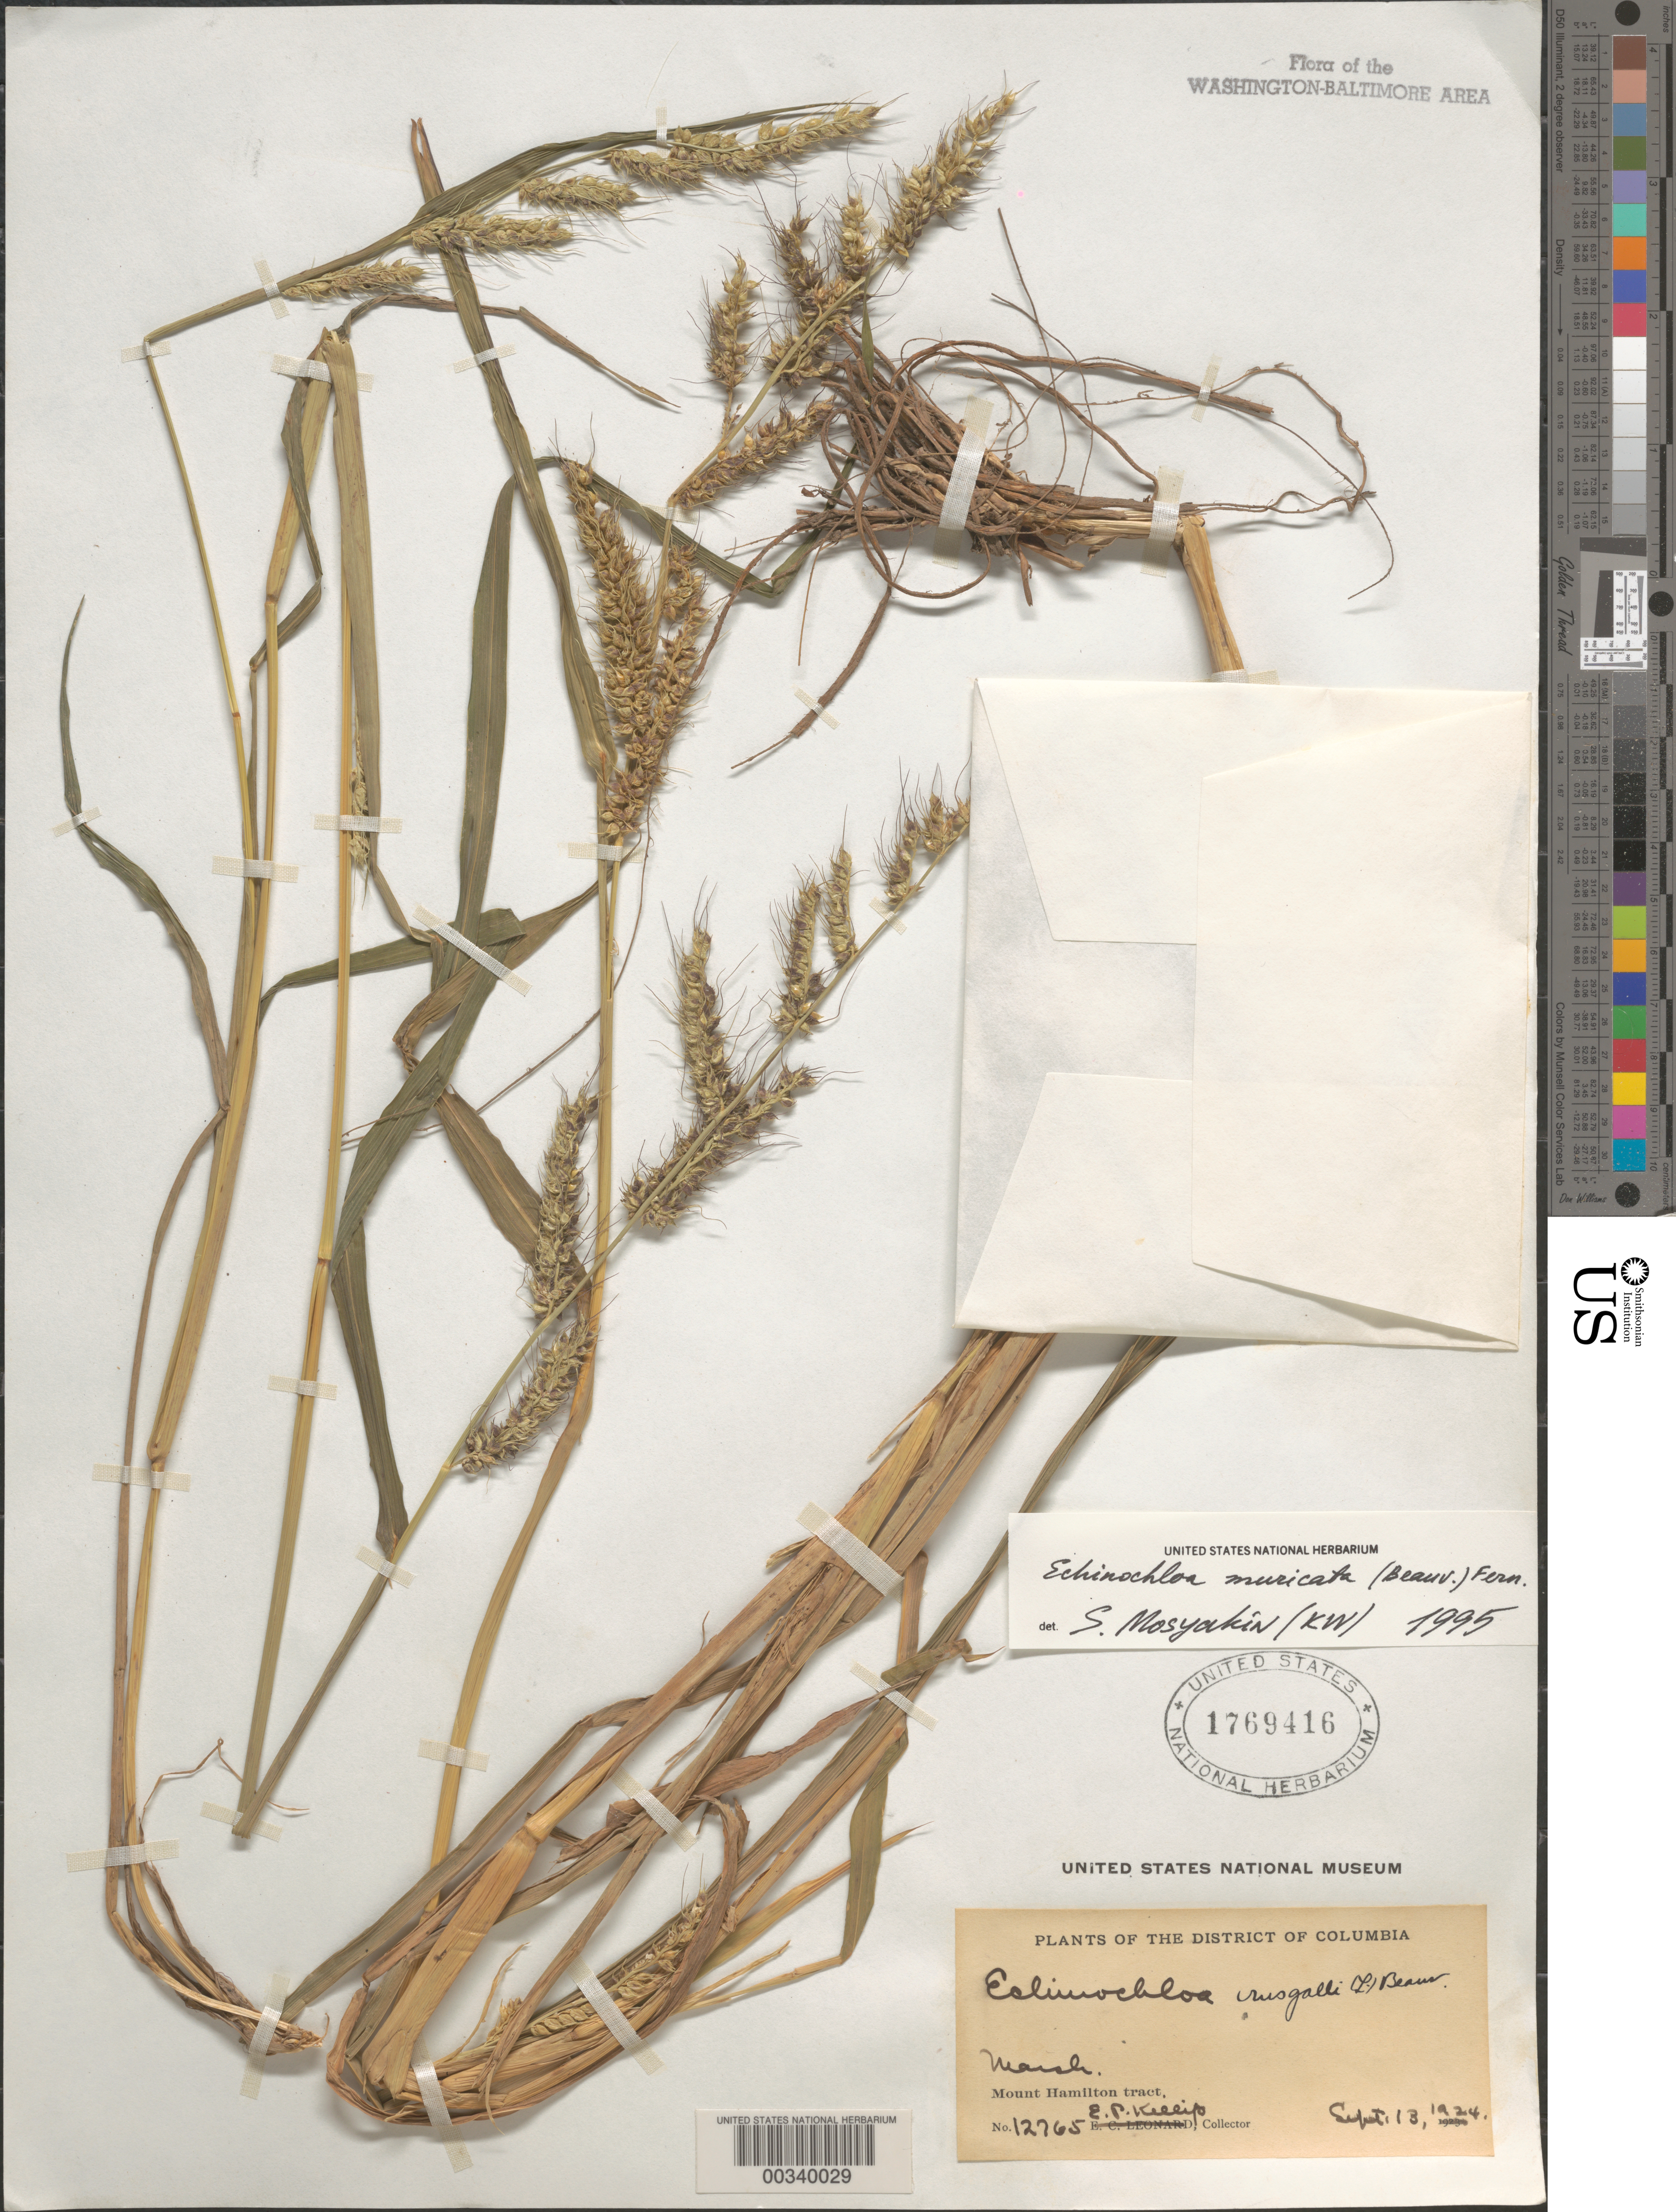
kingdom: Plantae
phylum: Tracheophyta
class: Liliopsida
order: Poales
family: Poaceae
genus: Echinochloa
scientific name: Echinochloa muricata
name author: (P. Beauv.) Fernald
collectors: E. P. Killip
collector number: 12765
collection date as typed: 13 Sep 1924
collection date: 1924-09-13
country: United States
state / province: District of Columbia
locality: Mount Hamilton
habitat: Marsh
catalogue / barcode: US 1769416